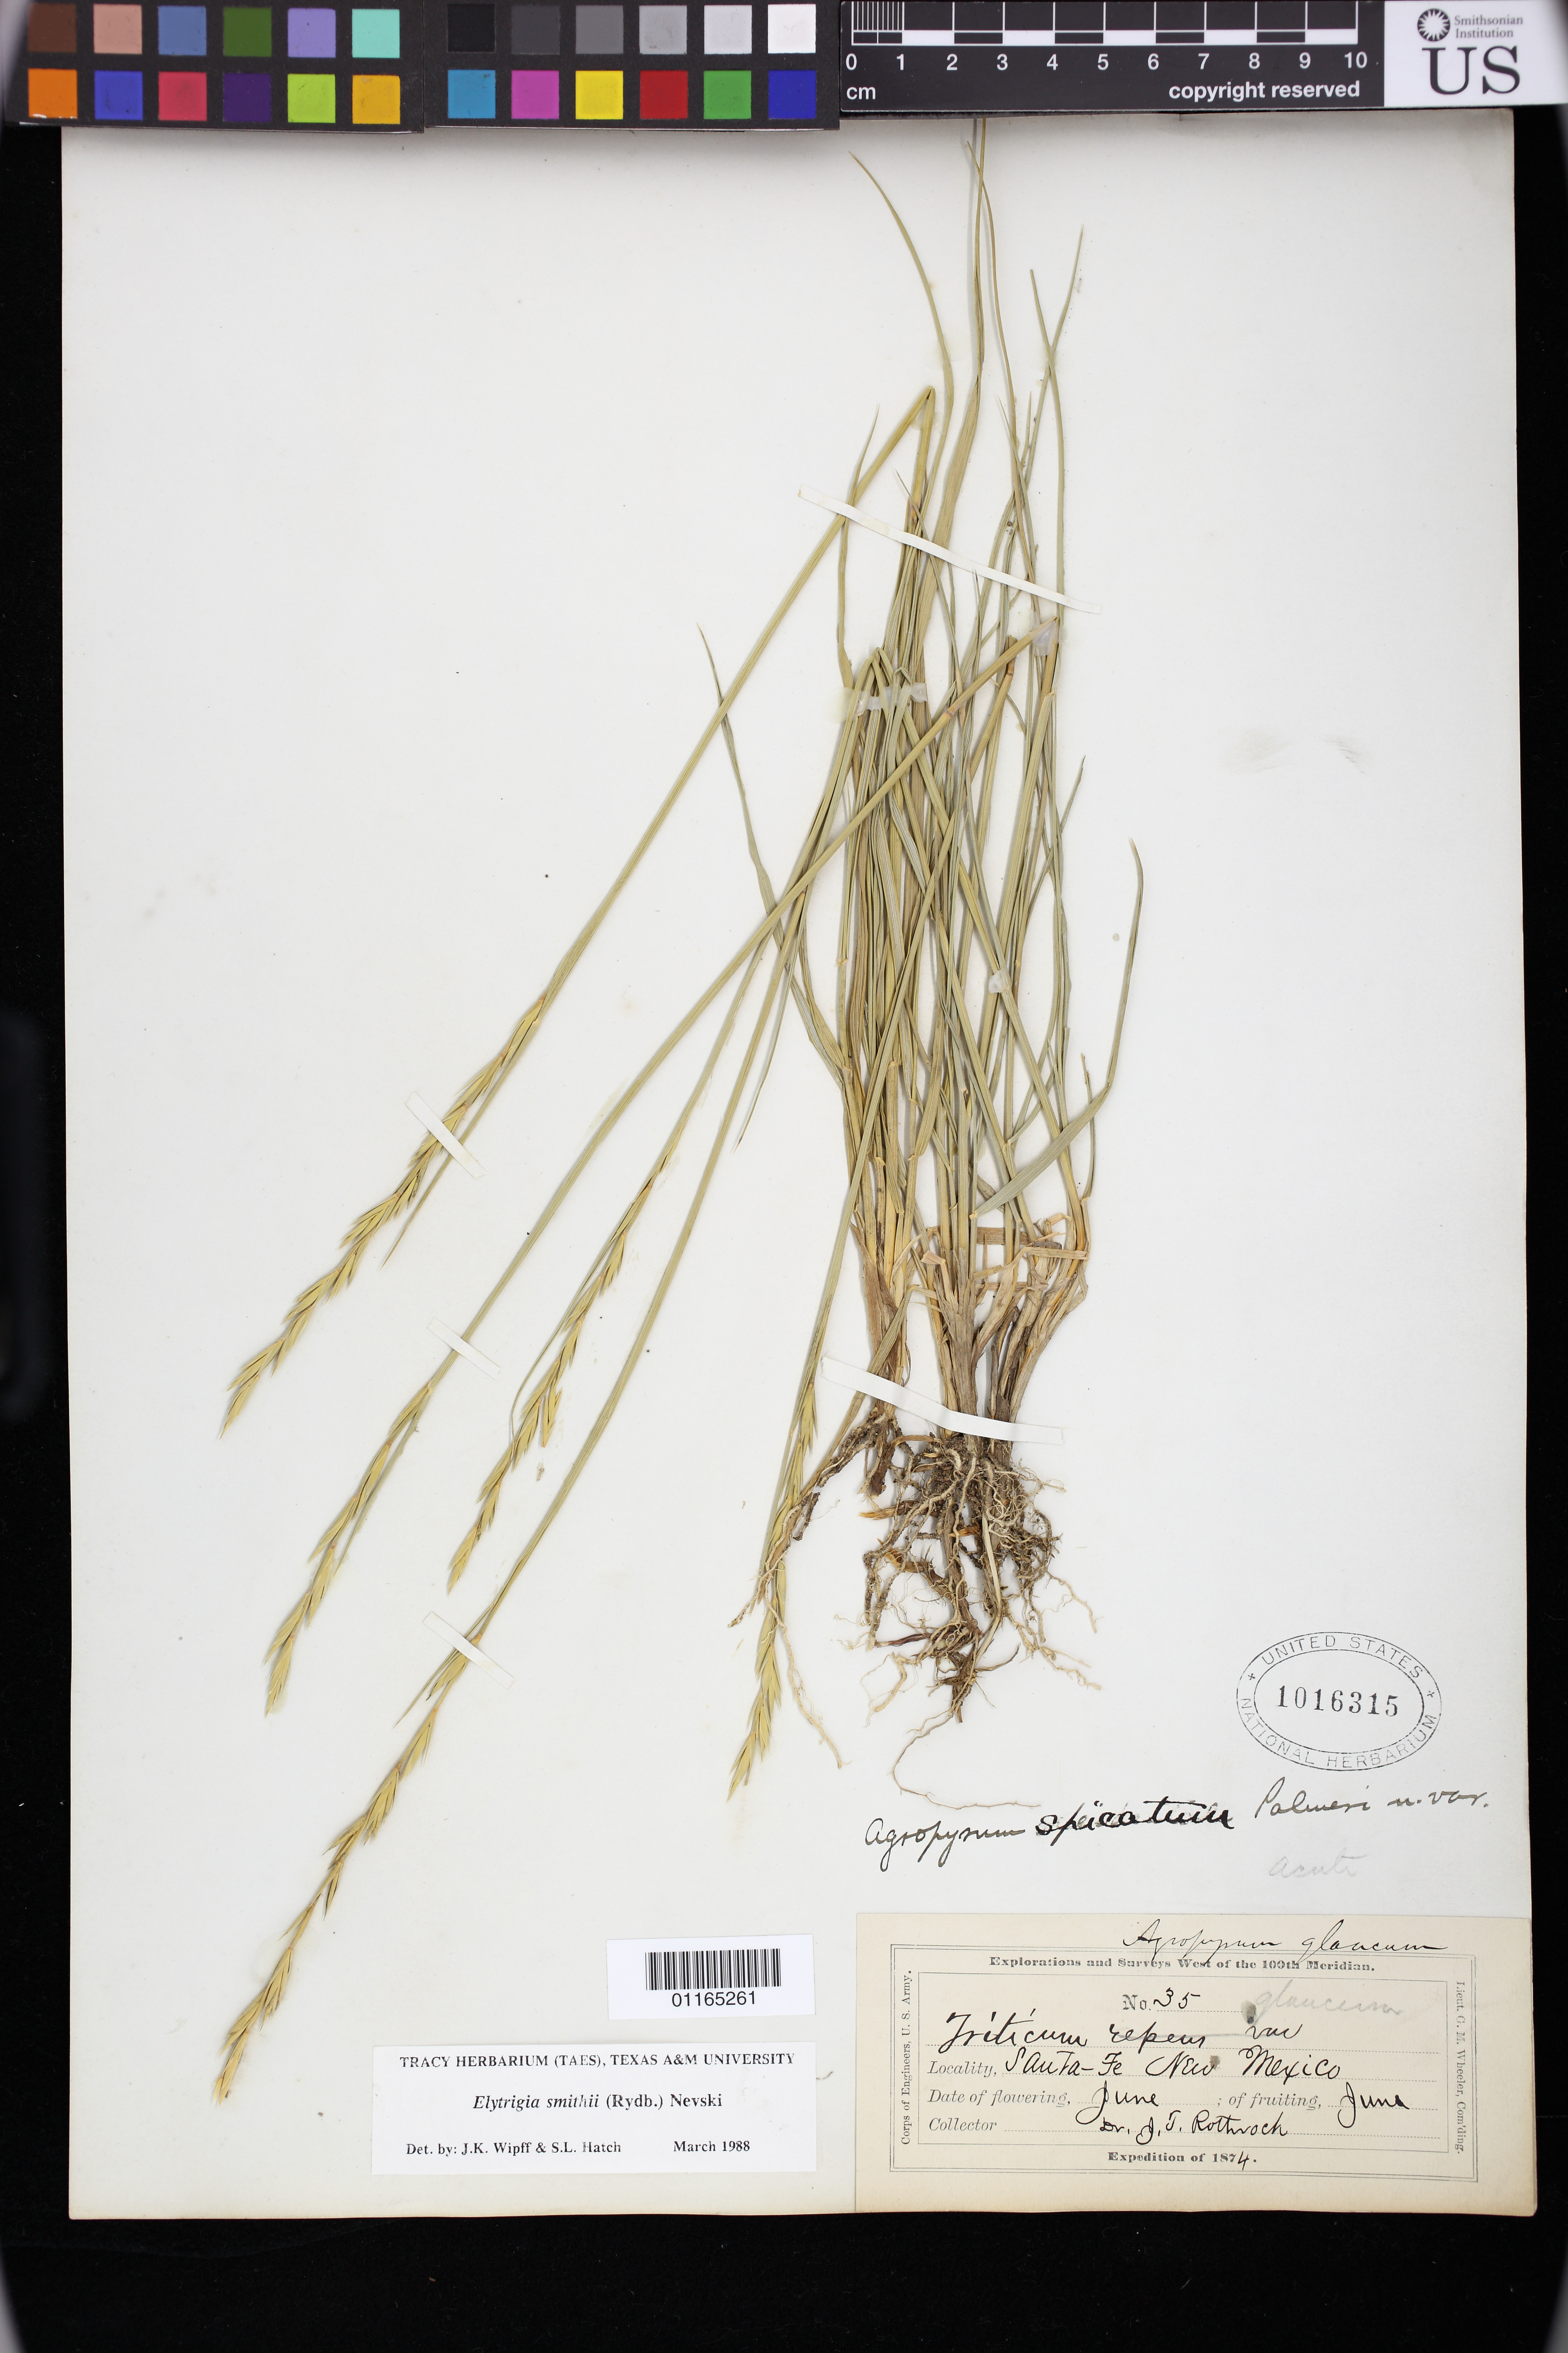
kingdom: Plantae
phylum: Tracheophyta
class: Liliopsida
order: Poales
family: Poaceae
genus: Agropyron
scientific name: Agropyron spicatum var. palmeri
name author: Scribn. & J.G. Sm.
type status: Syntype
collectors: J. T. Rothrock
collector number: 35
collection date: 1874-06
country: United States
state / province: New Mexico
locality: Santa Fe.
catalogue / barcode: US 1016315